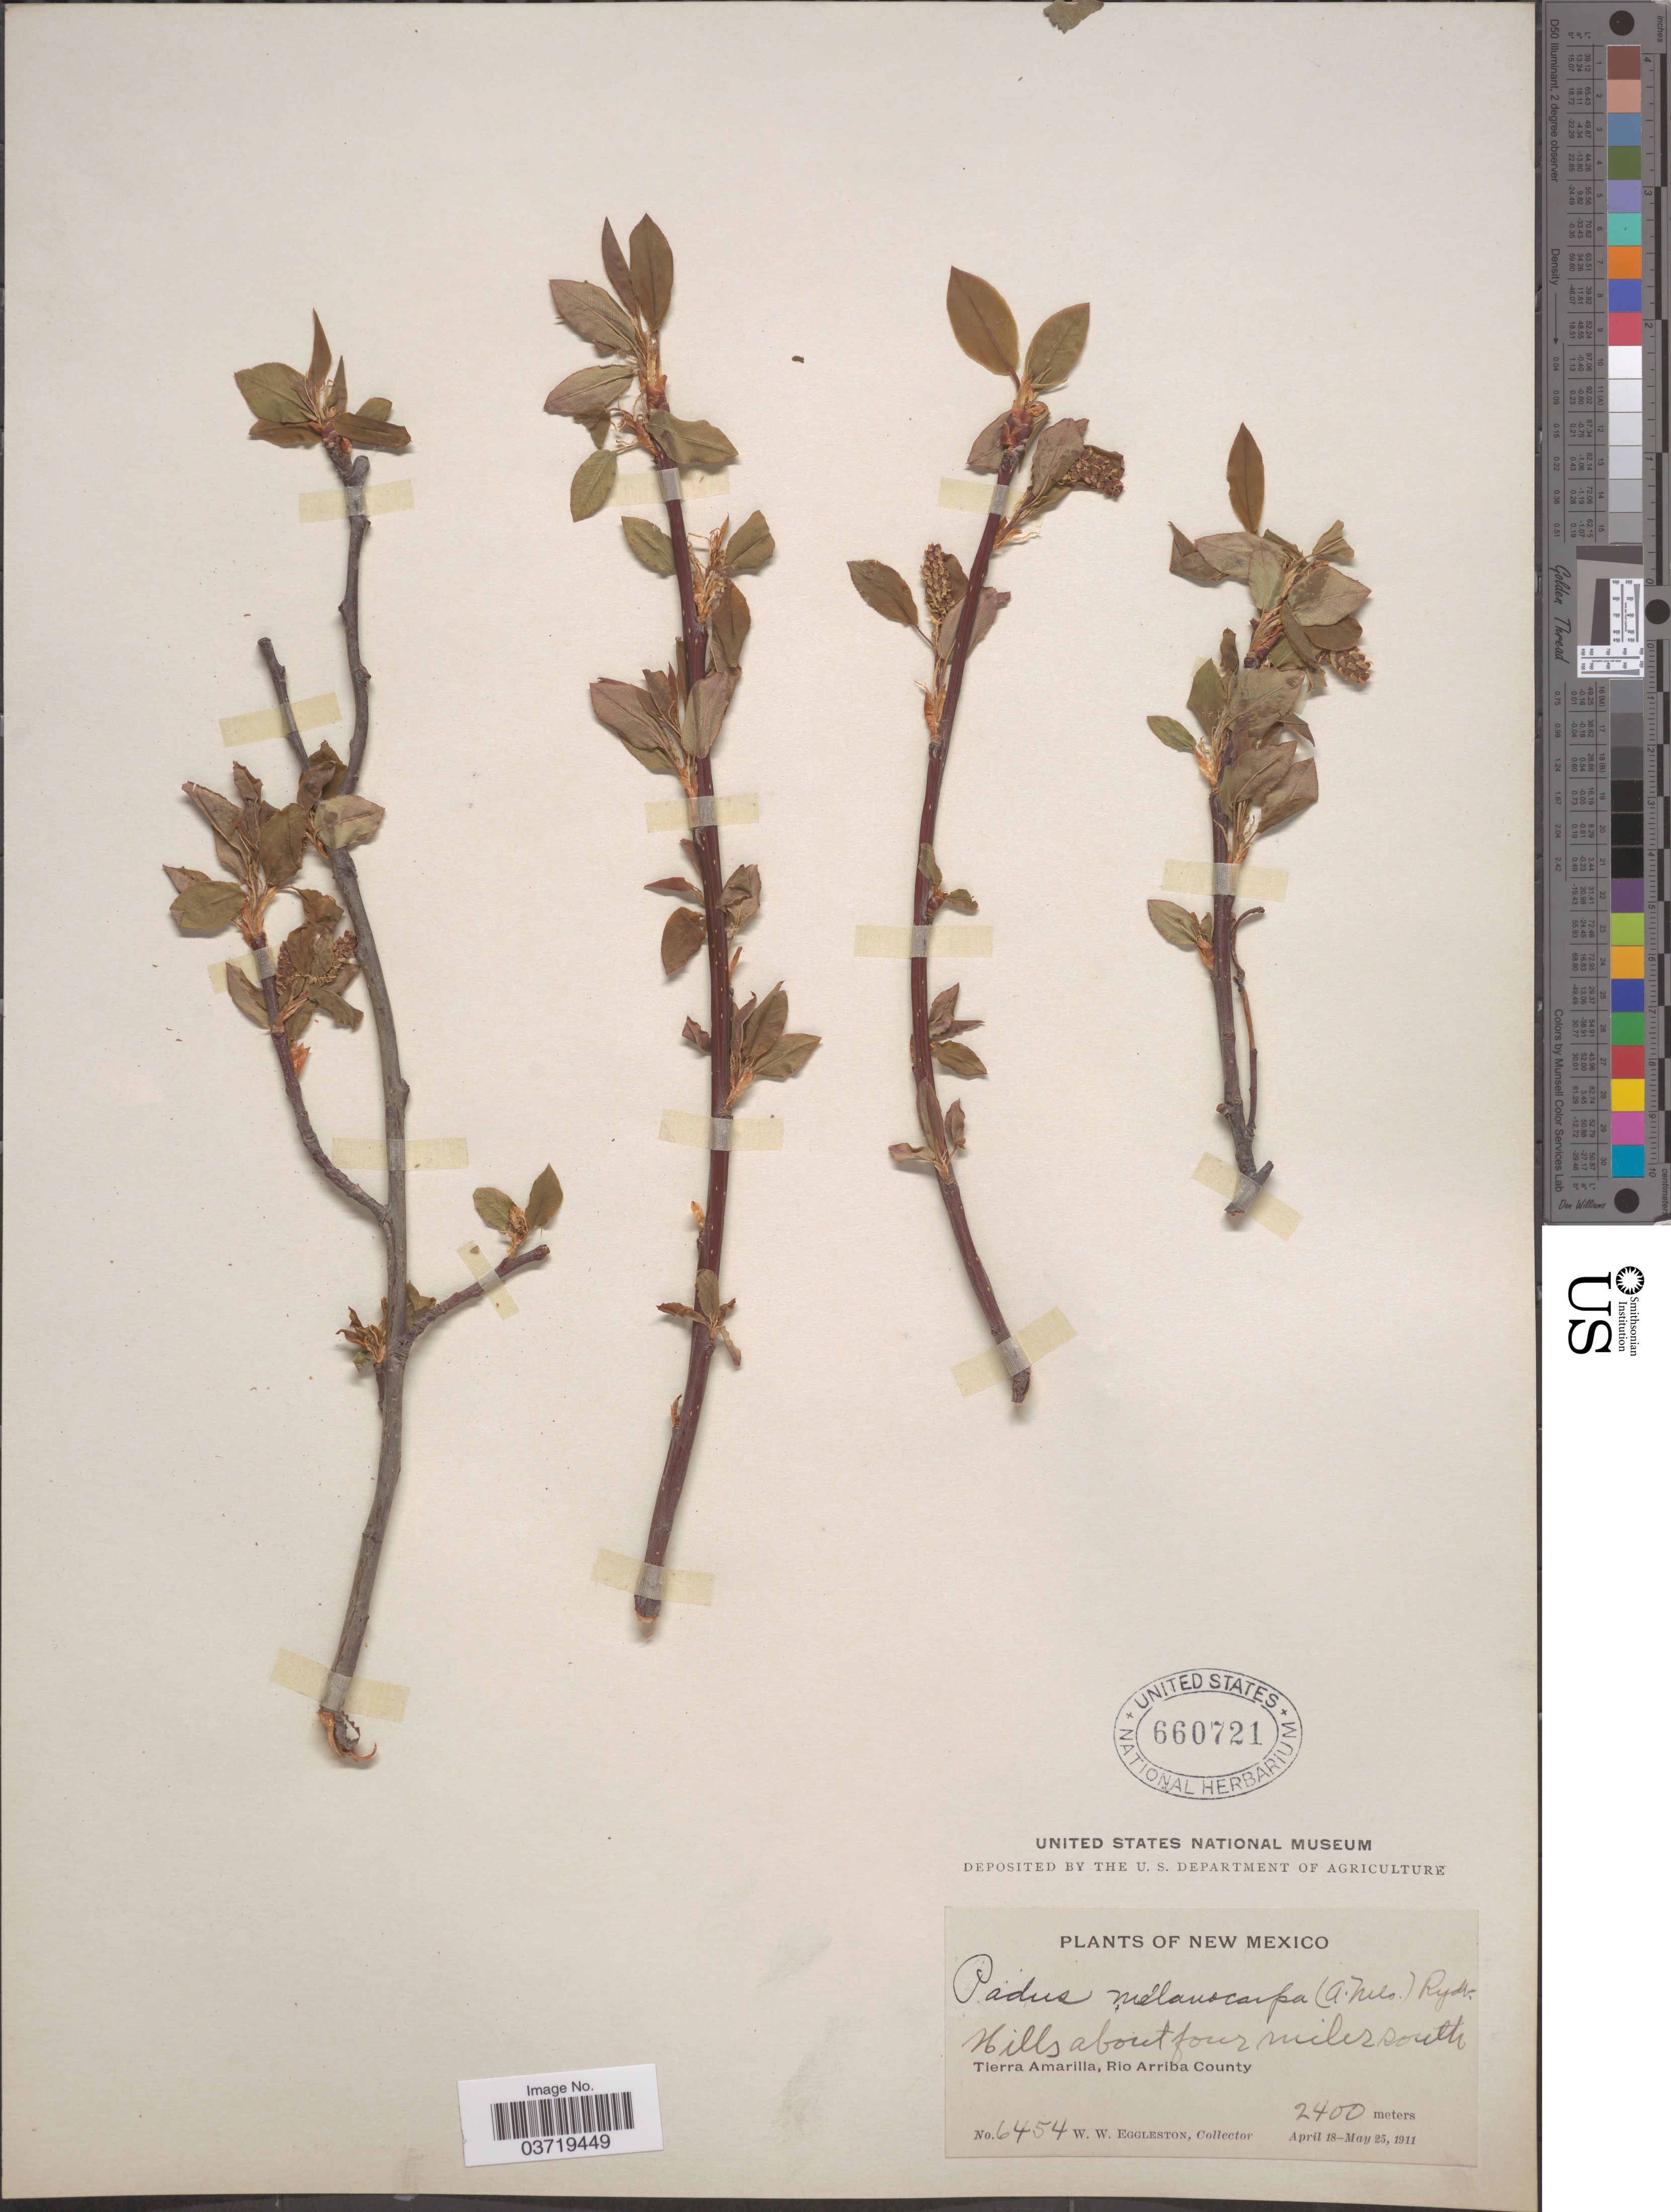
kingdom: Plantae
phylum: Tracheophyta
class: Magnoliopsida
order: Rosales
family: Rosaceae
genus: Prunus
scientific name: Prunus virginiana var. demissa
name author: (Nutt.) Torr.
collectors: W. W. Eggleston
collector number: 6454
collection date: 1911-04-18/1911-05-25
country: United States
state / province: New Mexico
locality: Hills about four miles south. Tierra Amarilla, Rio Arriba County.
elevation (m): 2400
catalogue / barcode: US 660721